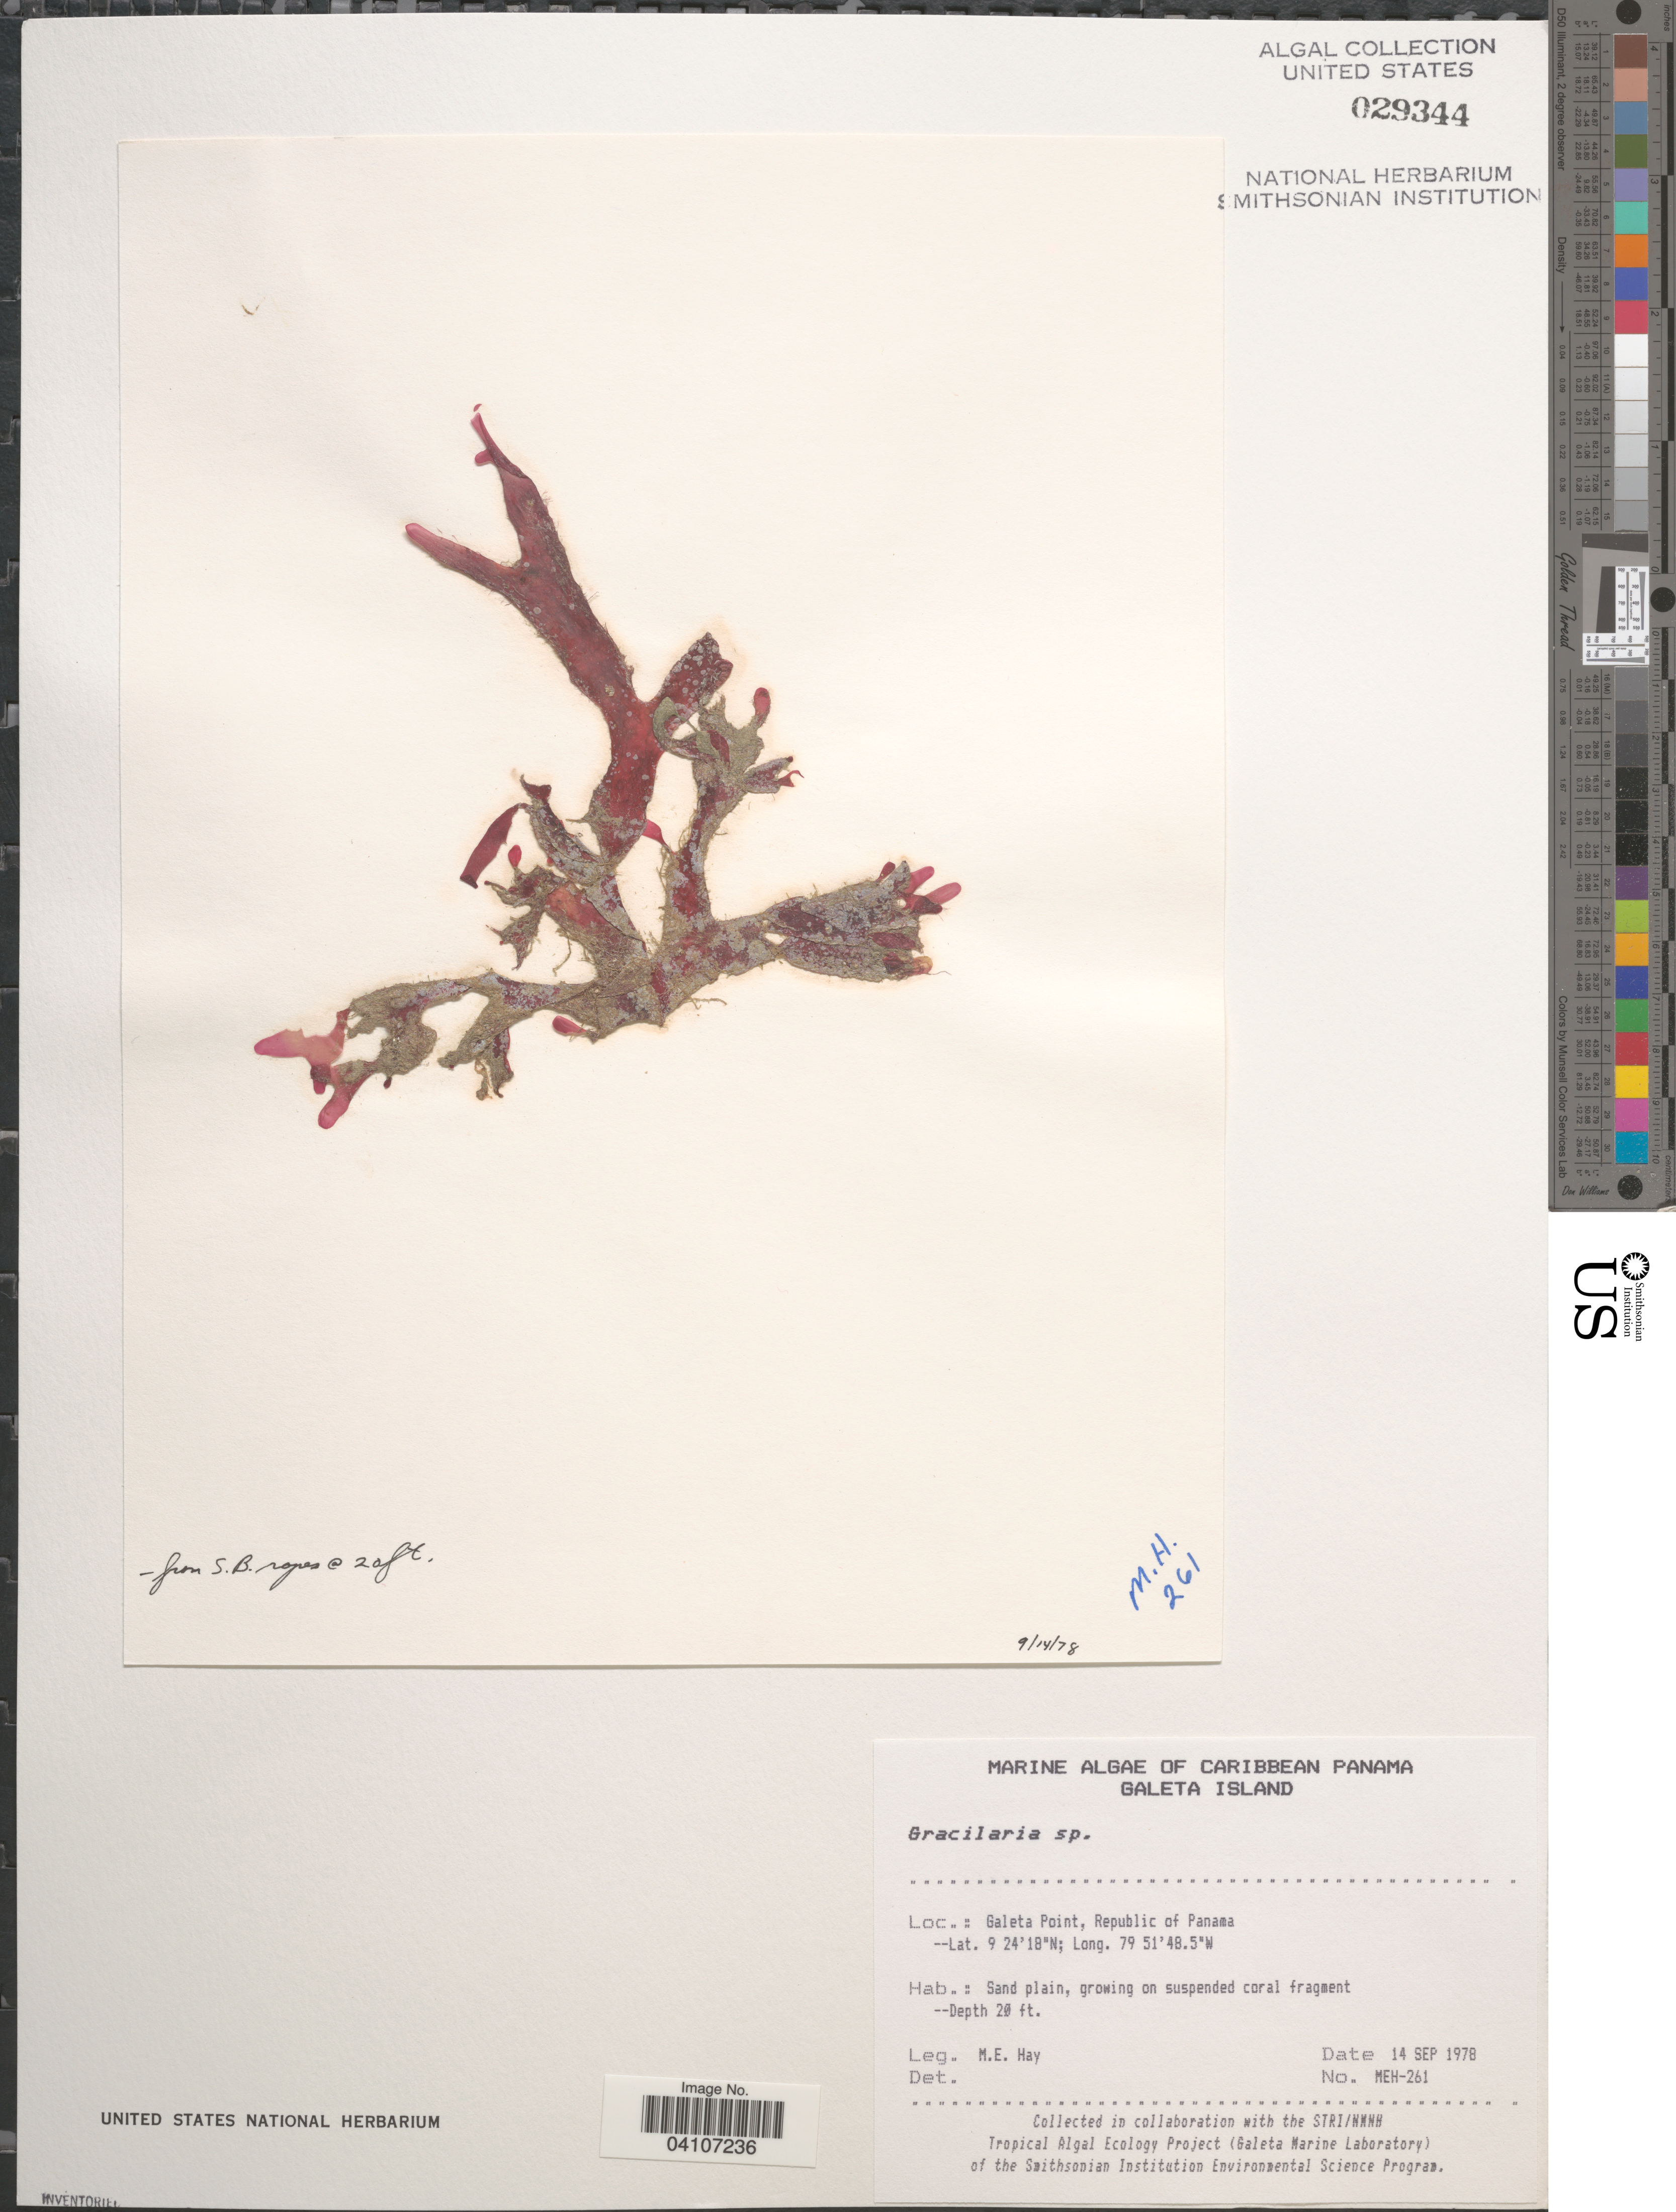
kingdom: Plantae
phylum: Rhodophyta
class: Florideophyceae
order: Gracilariales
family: Gracilariaceae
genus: Gracilaria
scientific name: Gracilaria sp.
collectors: M. E. Hay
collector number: MEH-261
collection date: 1978-09-14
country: Panama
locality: Caribbean Panama. Galeta Island. Galeta Point, Republic of Panama.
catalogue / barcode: US 29344